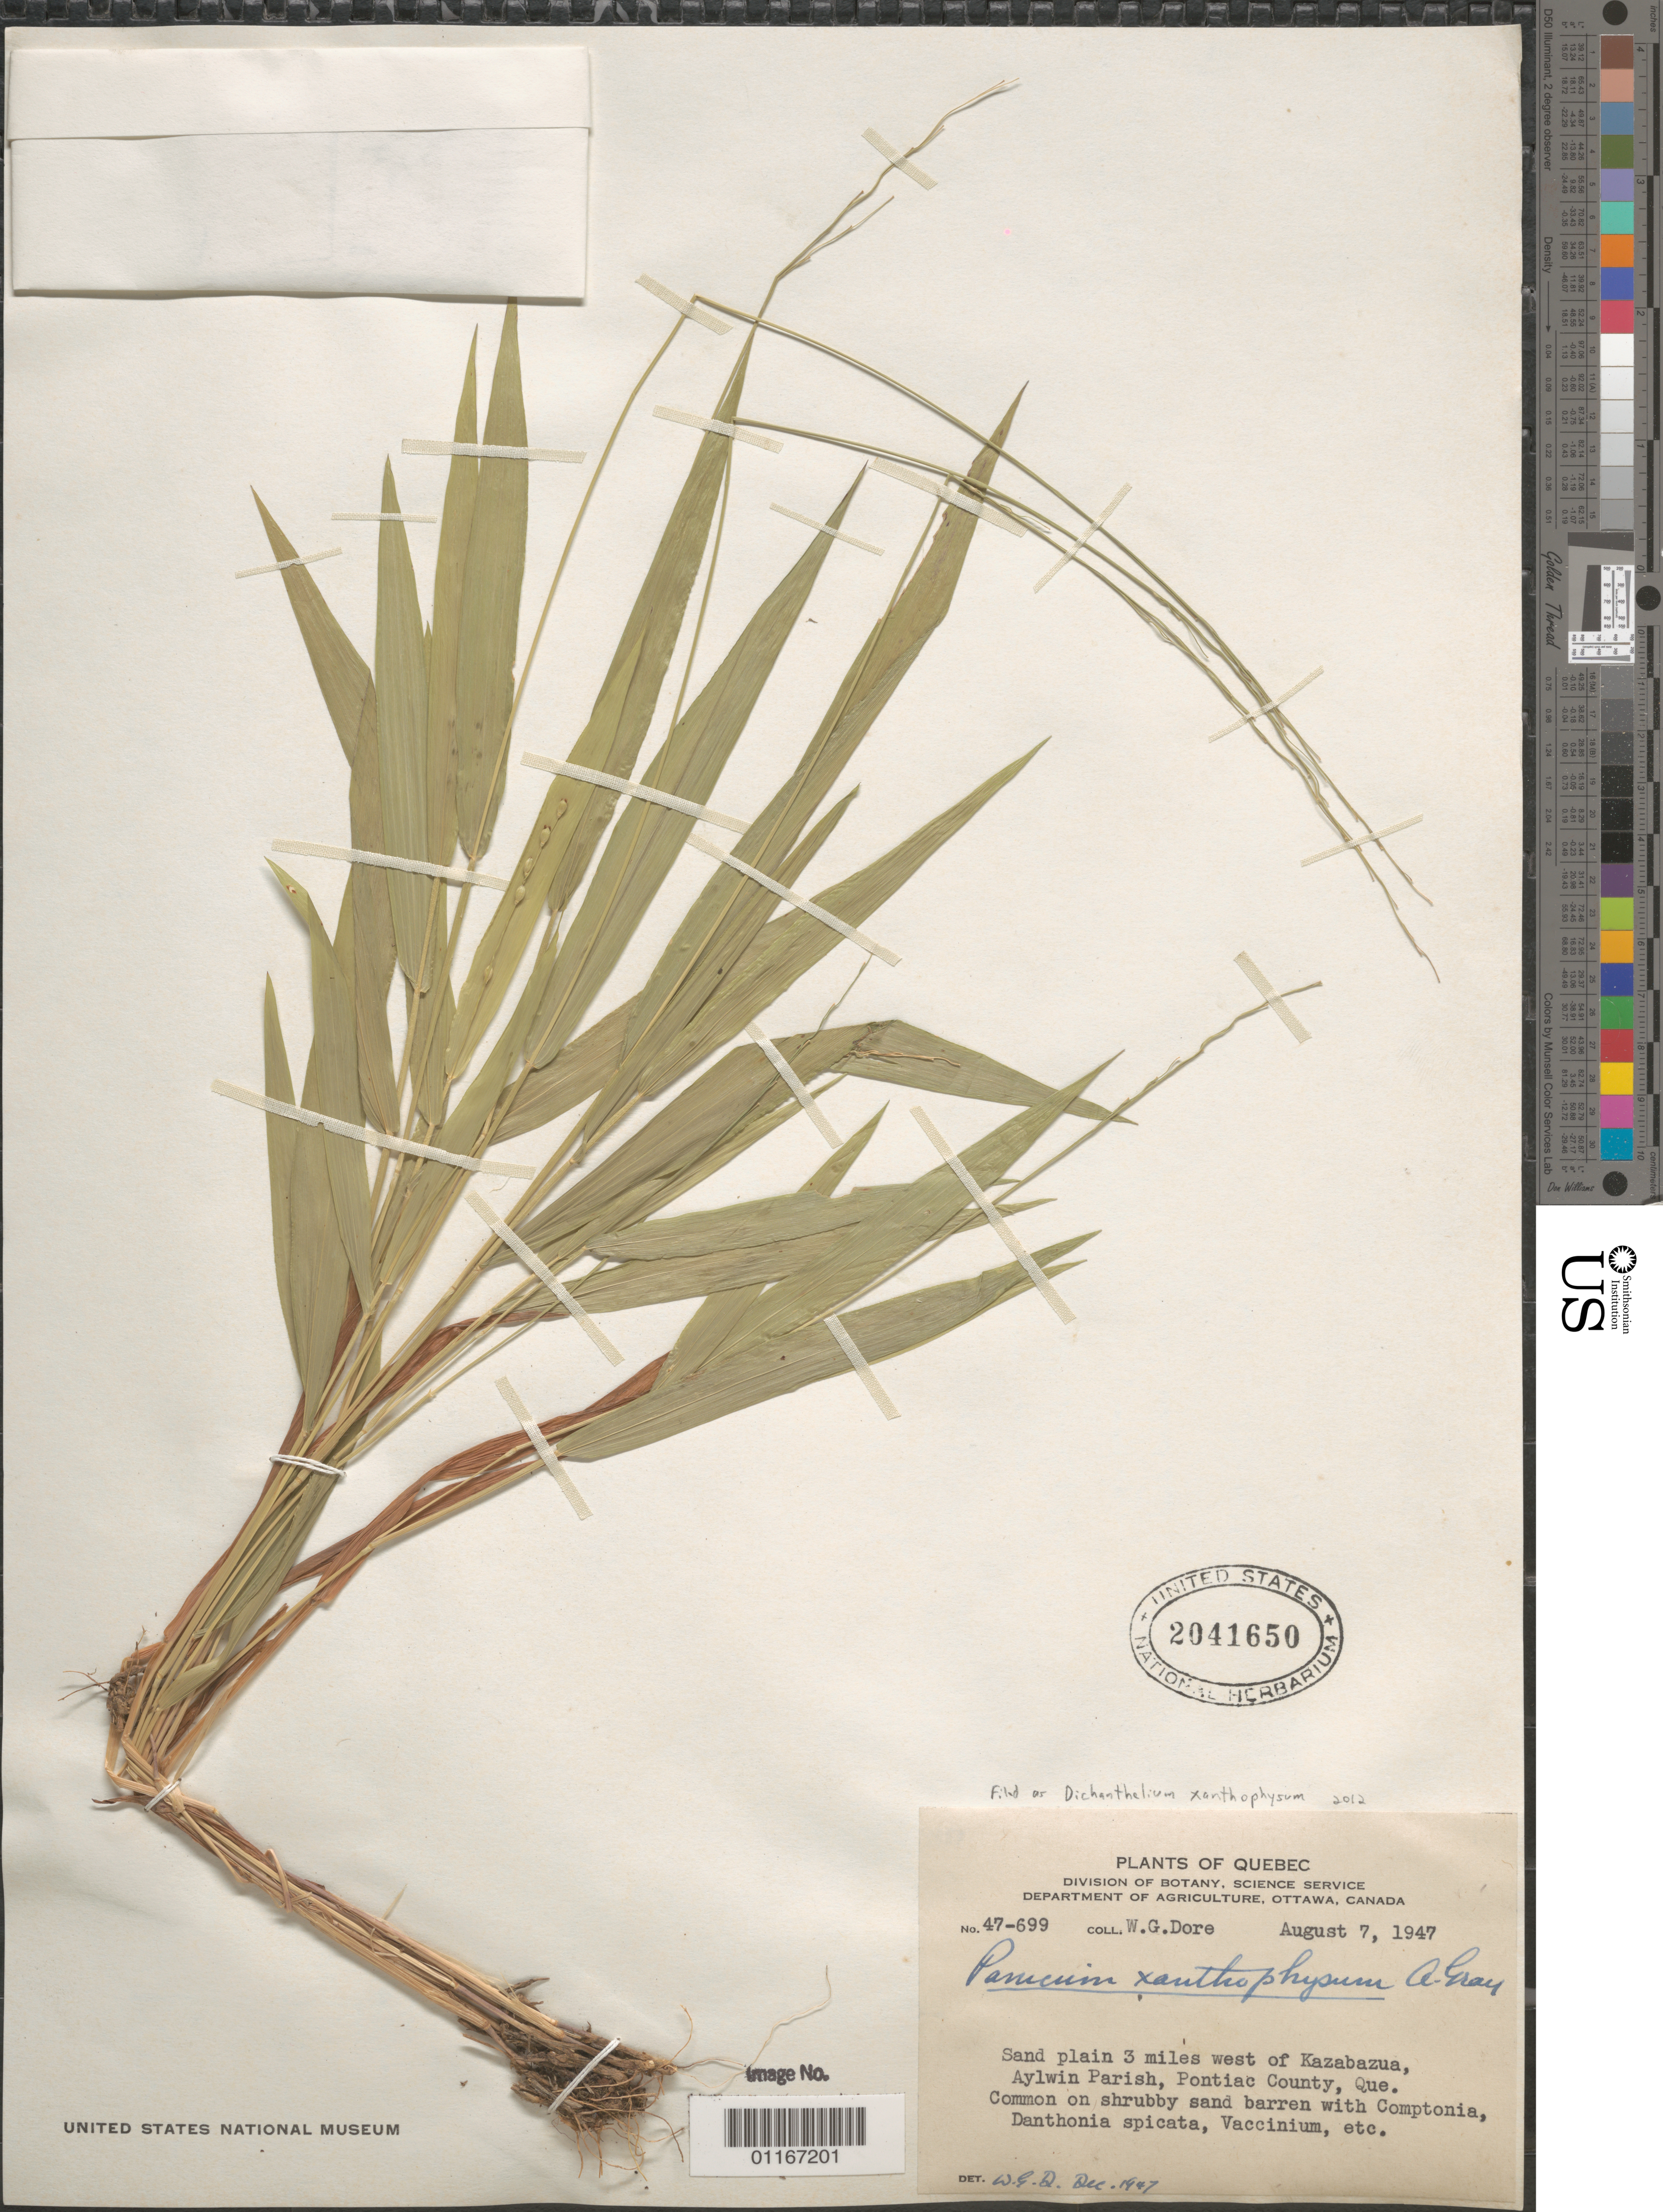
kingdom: Plantae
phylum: Tracheophyta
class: Liliopsida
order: Poales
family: Poaceae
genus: Dichanthelium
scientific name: Dichanthelium xanthophysum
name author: (A. Gray) Freckmann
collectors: W. Dore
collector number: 47-699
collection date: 1947-08-07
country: Canada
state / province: Quebec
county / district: Pontiac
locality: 3 miles west of Kazabazua, Aylwin Parish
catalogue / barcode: US 2041650